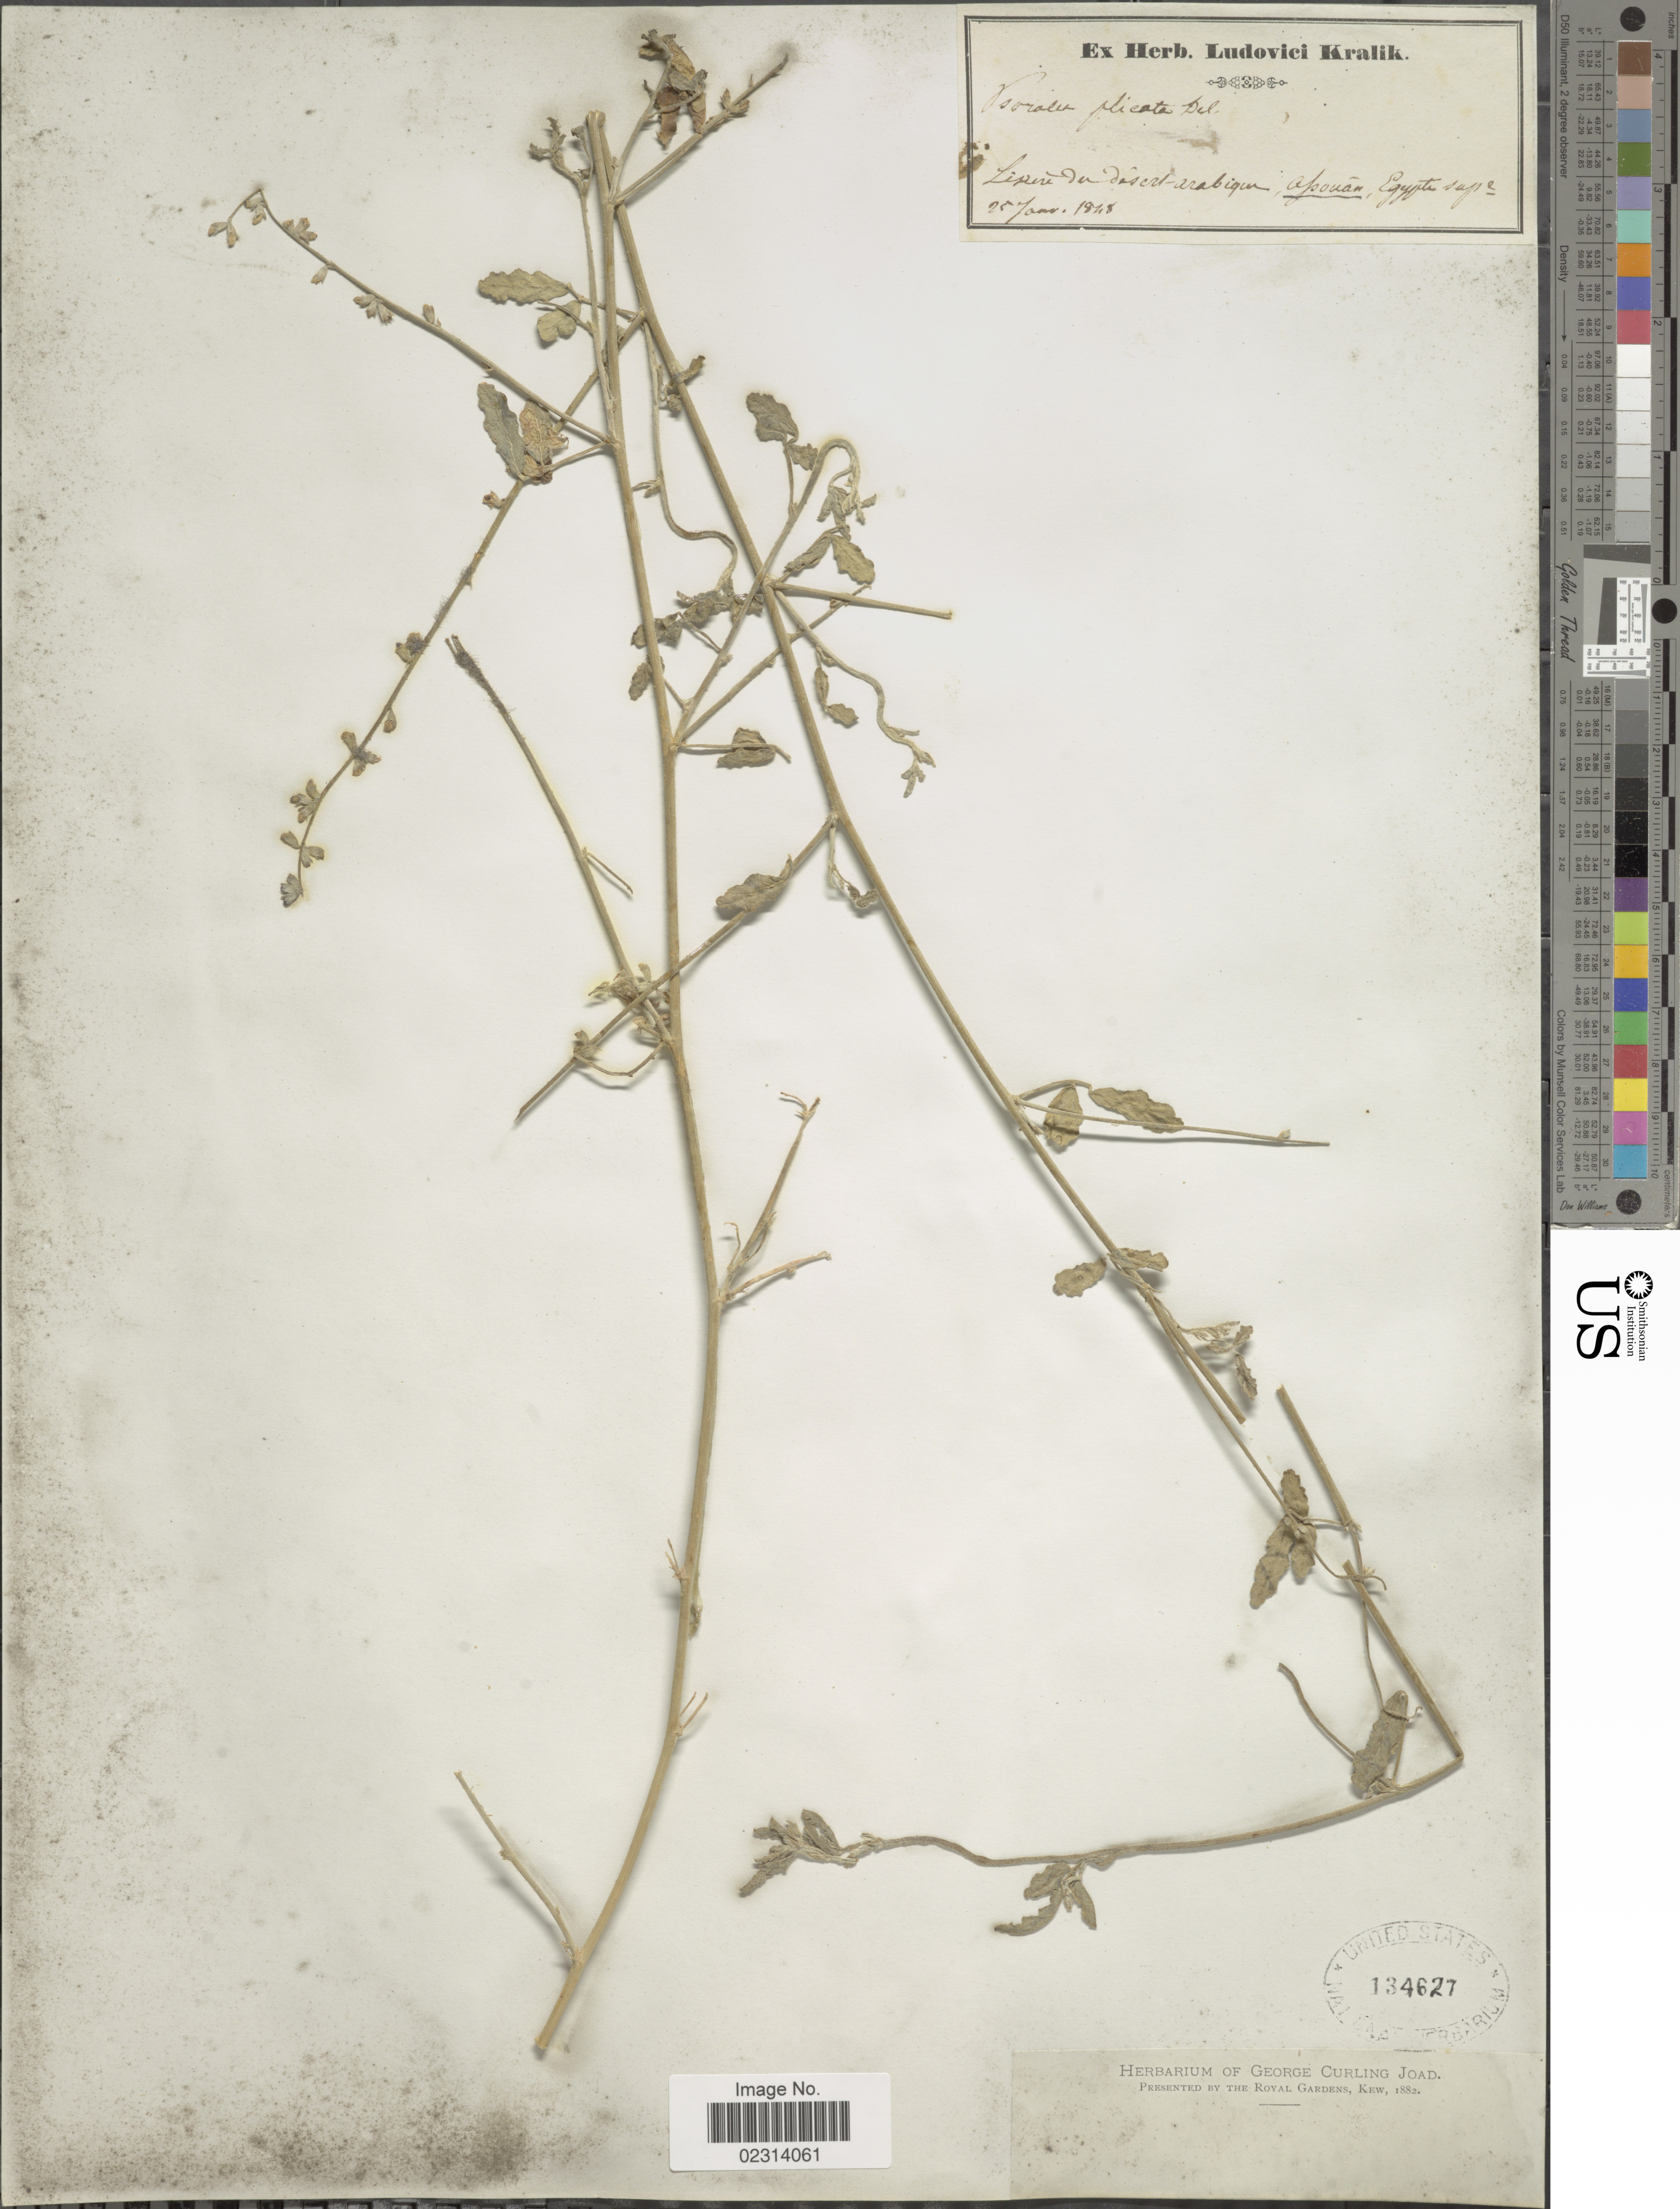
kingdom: Plantae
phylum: Tracheophyta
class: Magnoliopsida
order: Fabales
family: Fabaceae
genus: Cullen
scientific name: Cullen plicatum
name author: (Delile) C.H. Stirt.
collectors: ex herb. L. Kralik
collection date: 1848-01-25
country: Egypt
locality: Lisière des désert arabique, Assouan.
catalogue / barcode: US 134627